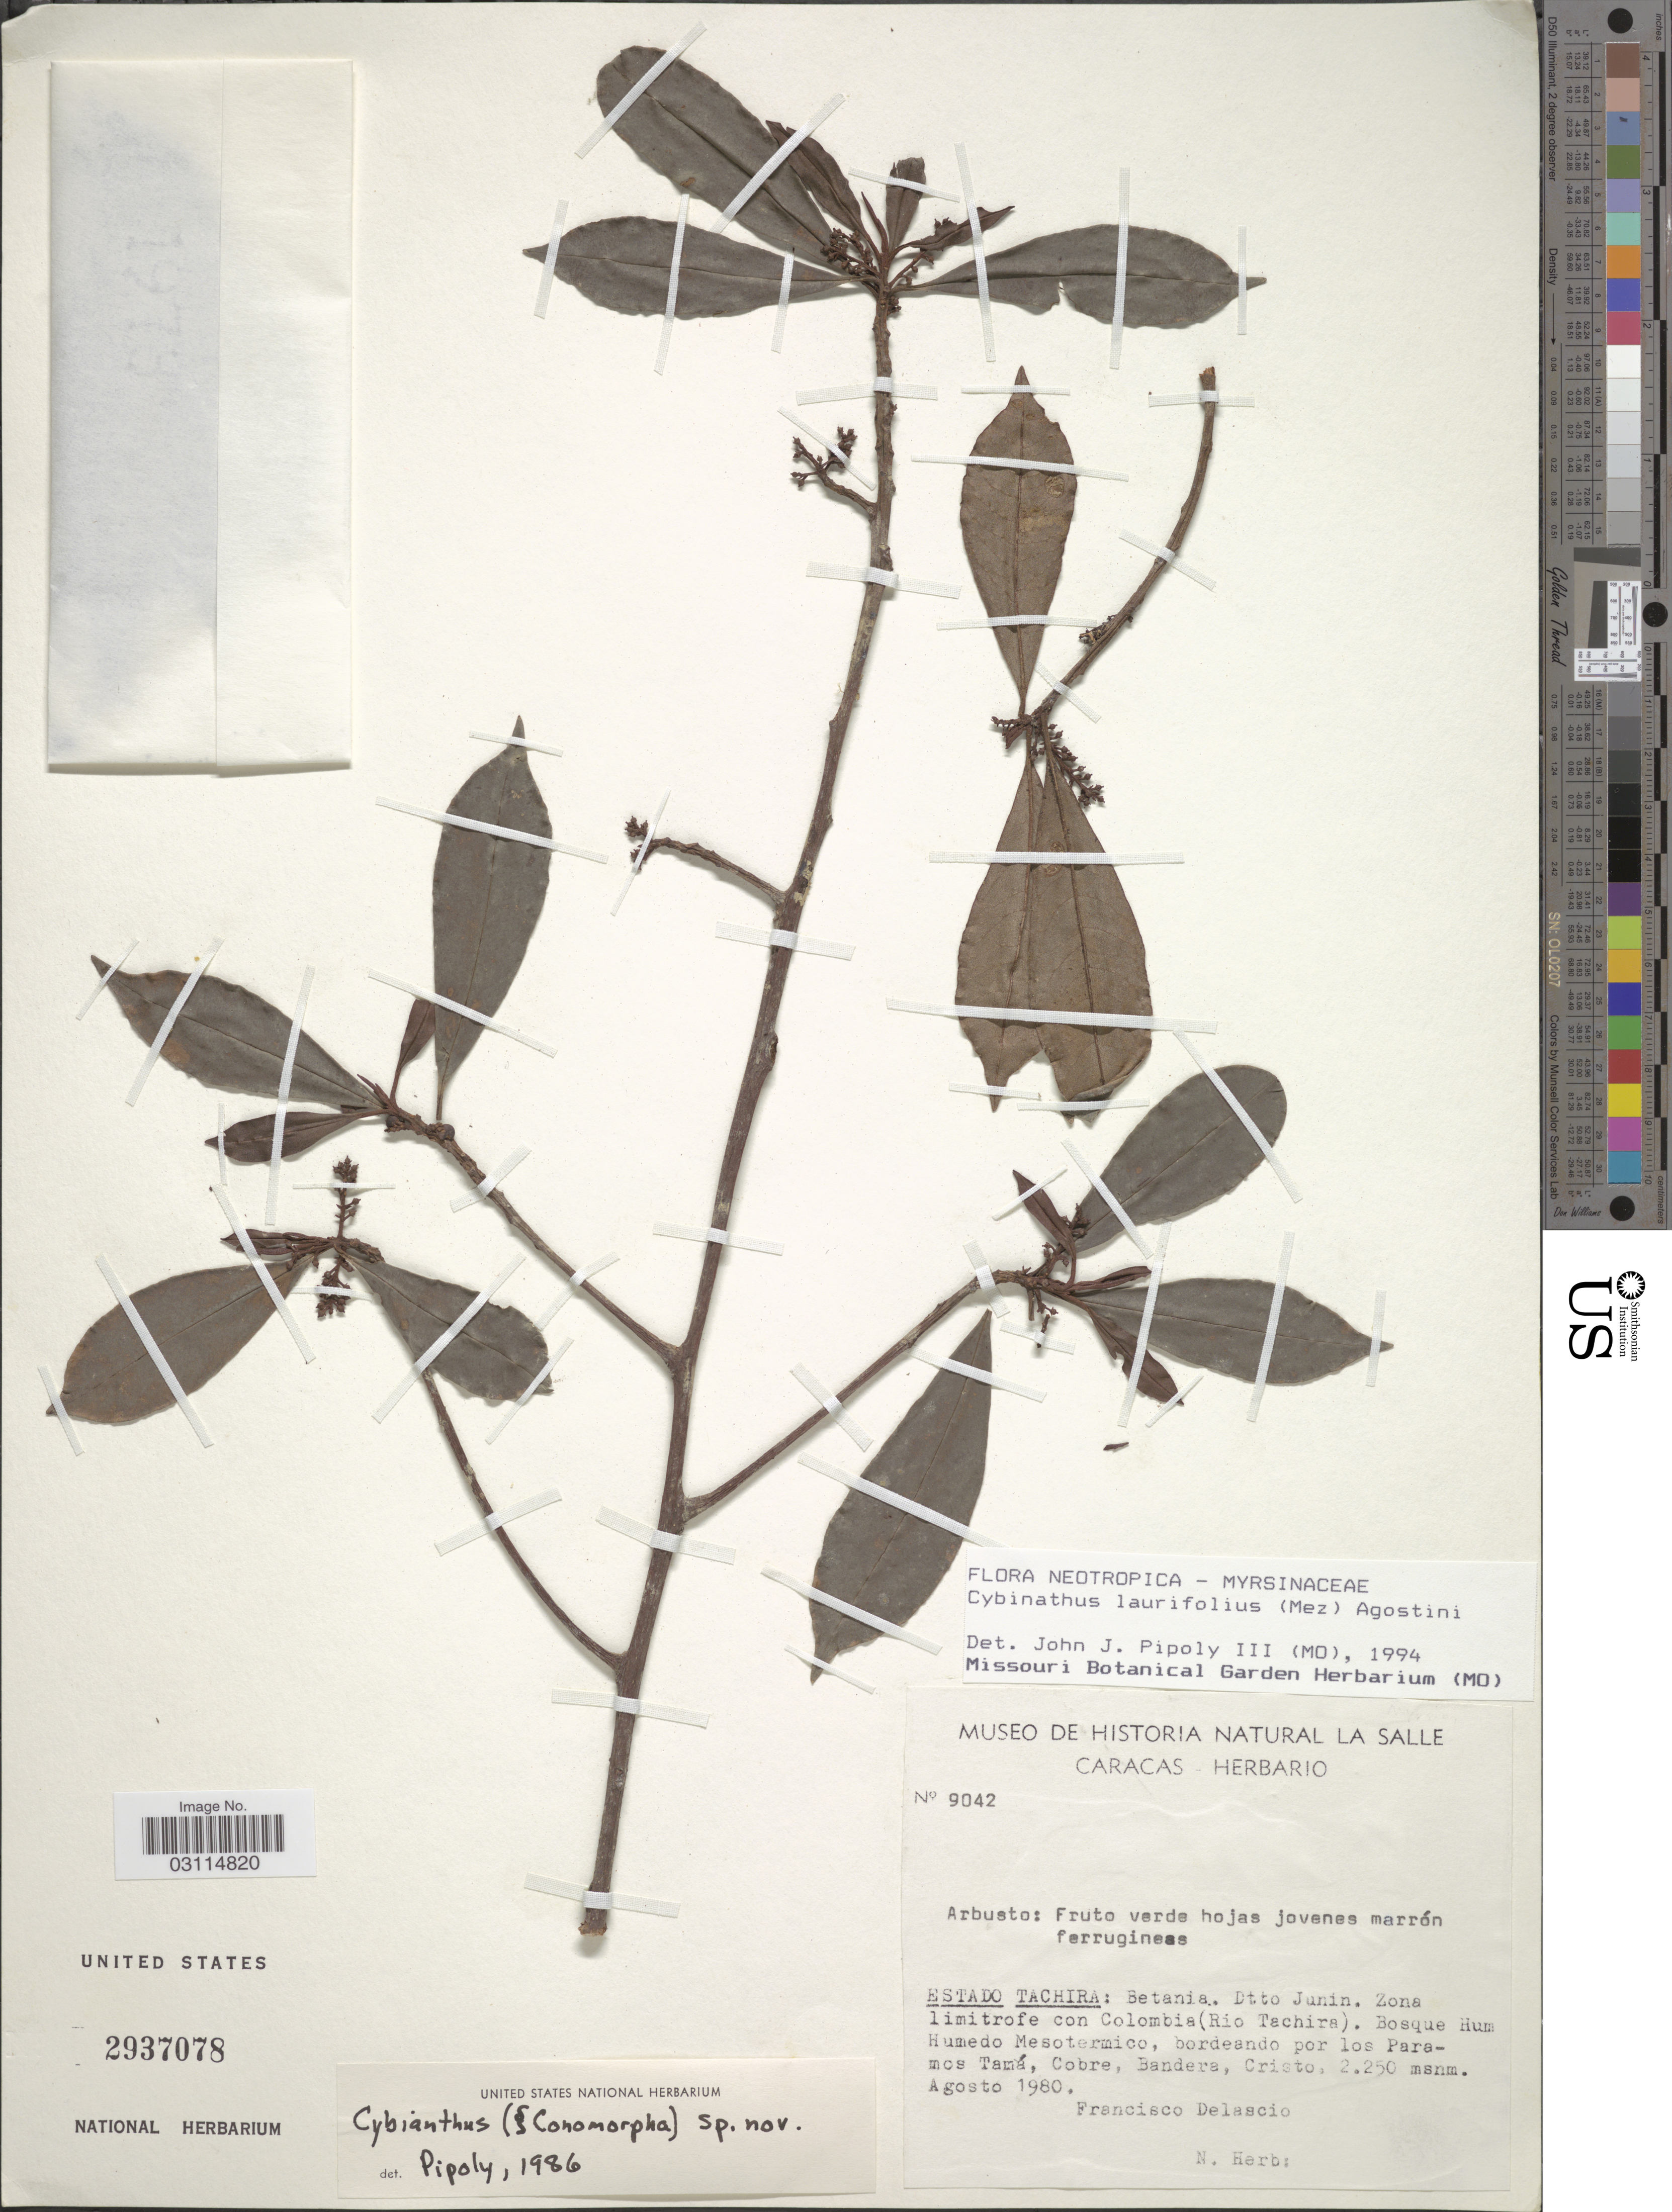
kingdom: Plantae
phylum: Tracheophyta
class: Magnoliopsida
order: Ericales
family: Primulaceae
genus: Cybianthus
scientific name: Cybianthus laurifolius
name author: (Mez) G. Agostini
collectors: F. Delascio C.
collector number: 9042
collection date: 1980-08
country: Venezuela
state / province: Tachira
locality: Betania. Dtto. Junin. Zona limitrofe con Colombia (Rio Tachira). Bosque Hum Humedo Mesotermico, bordeando por los Paramos Tamá, Cobre, Bandera, Cristo.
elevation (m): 2250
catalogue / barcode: US 2937078